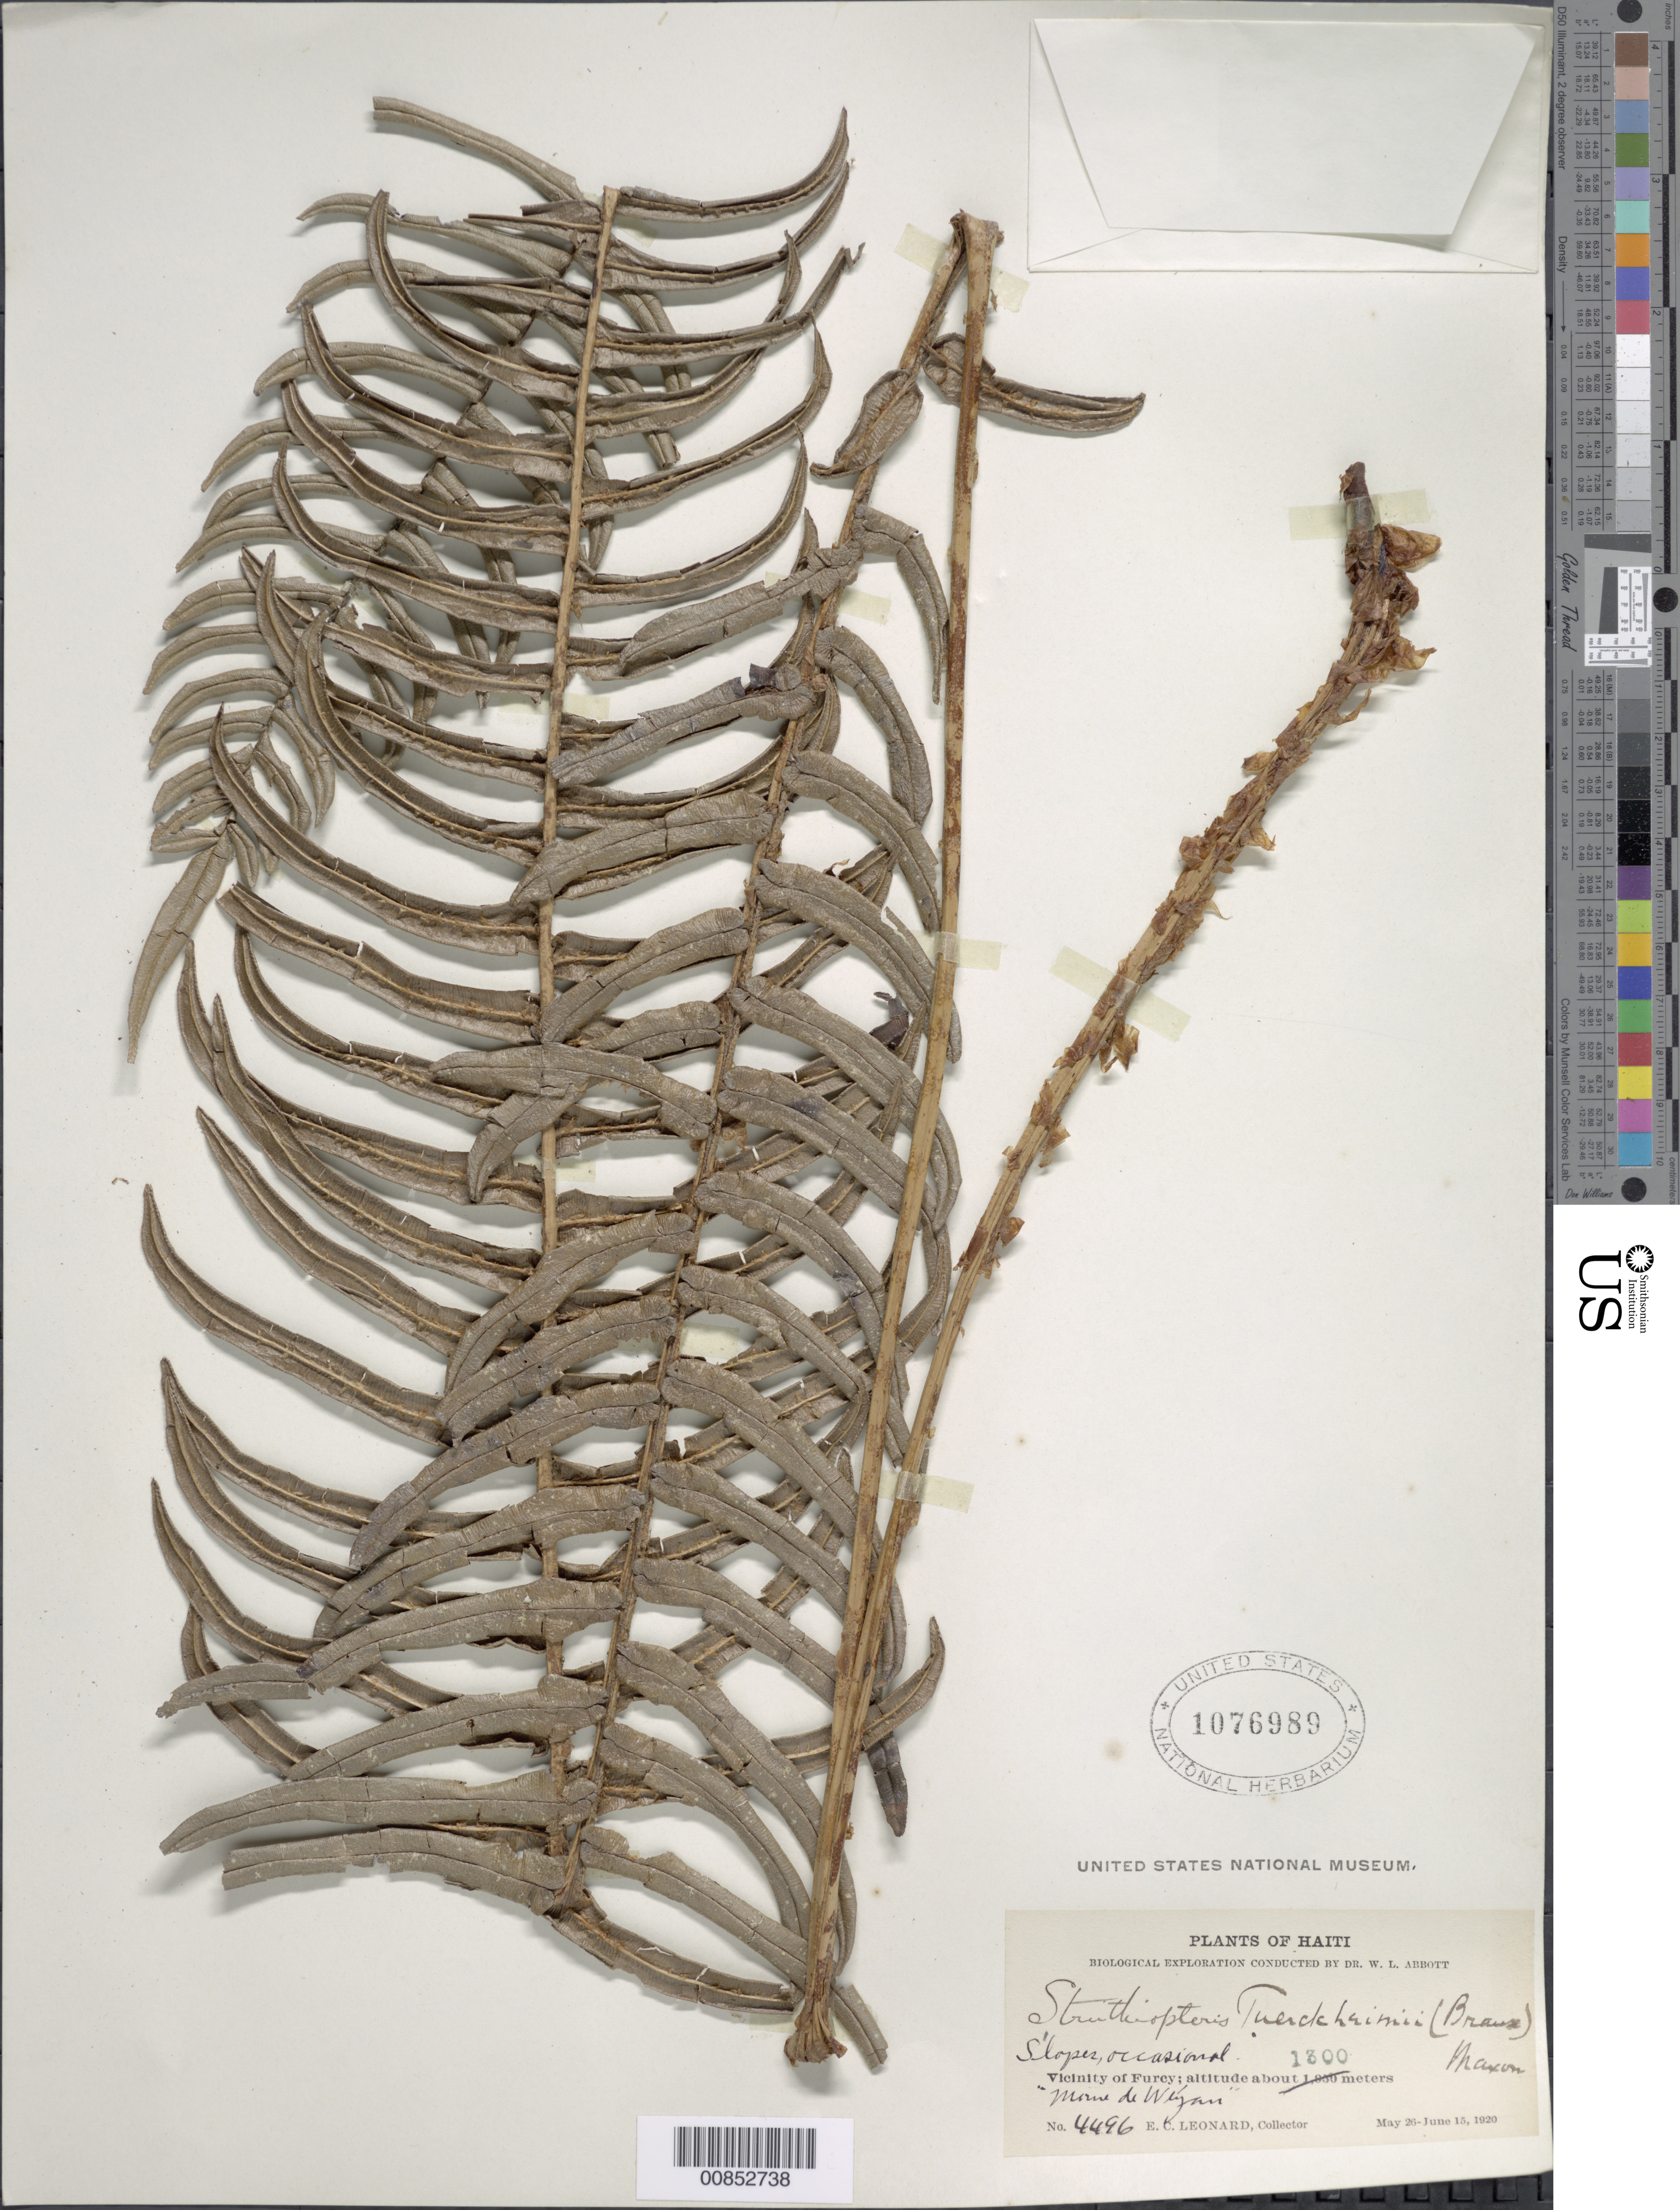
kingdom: Plantae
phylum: Tracheophyta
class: Polypodiopsida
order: Polypodiales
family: Blechnaceae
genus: Blechnum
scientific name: Blechnum tuerckheimii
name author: Brause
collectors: E. C. Leonard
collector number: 4496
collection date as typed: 26 May 1920 to 15 Jun 1920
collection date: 1920-05-26/1920-06-15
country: Haiti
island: Hispaniola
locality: Furcy vicinity, Morne de Weyan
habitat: Slopes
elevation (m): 1300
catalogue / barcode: US 1076989